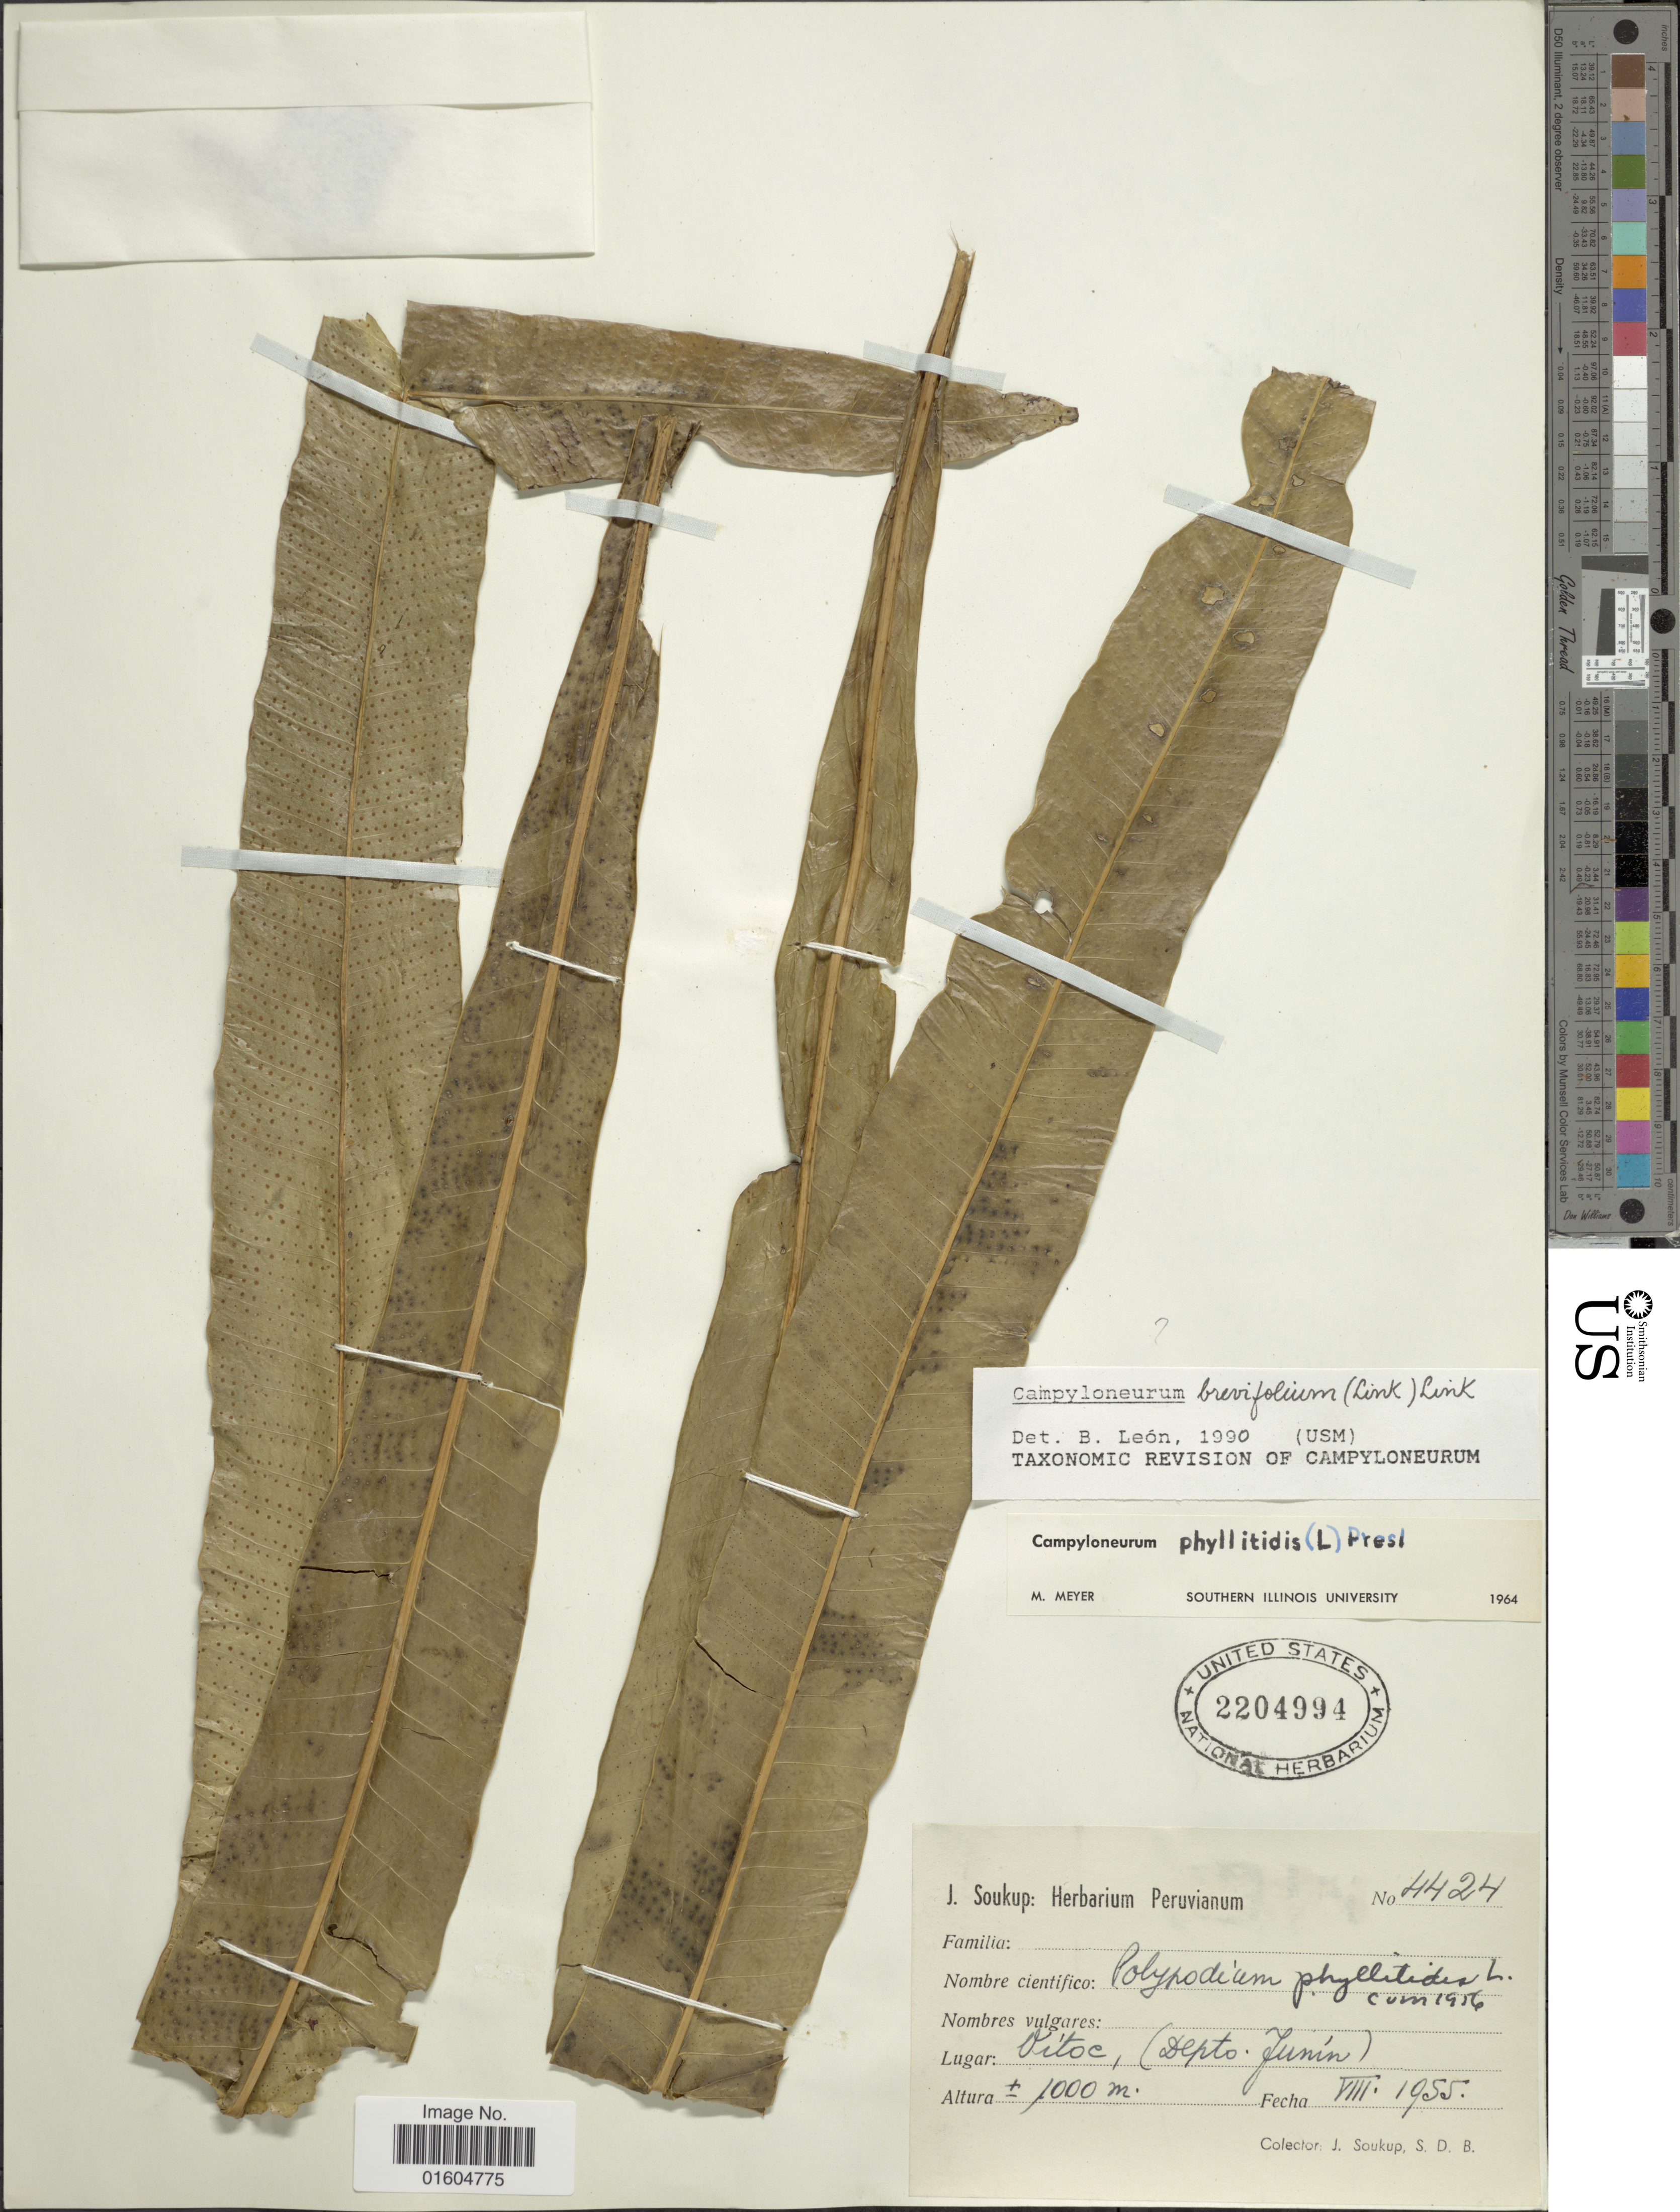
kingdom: Plantae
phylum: Tracheophyta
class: Polypodiopsida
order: Polypodiales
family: Polypodiaceae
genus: Campyloneurum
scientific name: Campyloneurum phyllitidis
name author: (L.) C. Presl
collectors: J. Soukup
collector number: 4424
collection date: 1955-08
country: Peru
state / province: Junín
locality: Peruvianum. Vitoc, (Depto. Junin)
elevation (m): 1000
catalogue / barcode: US 2204994